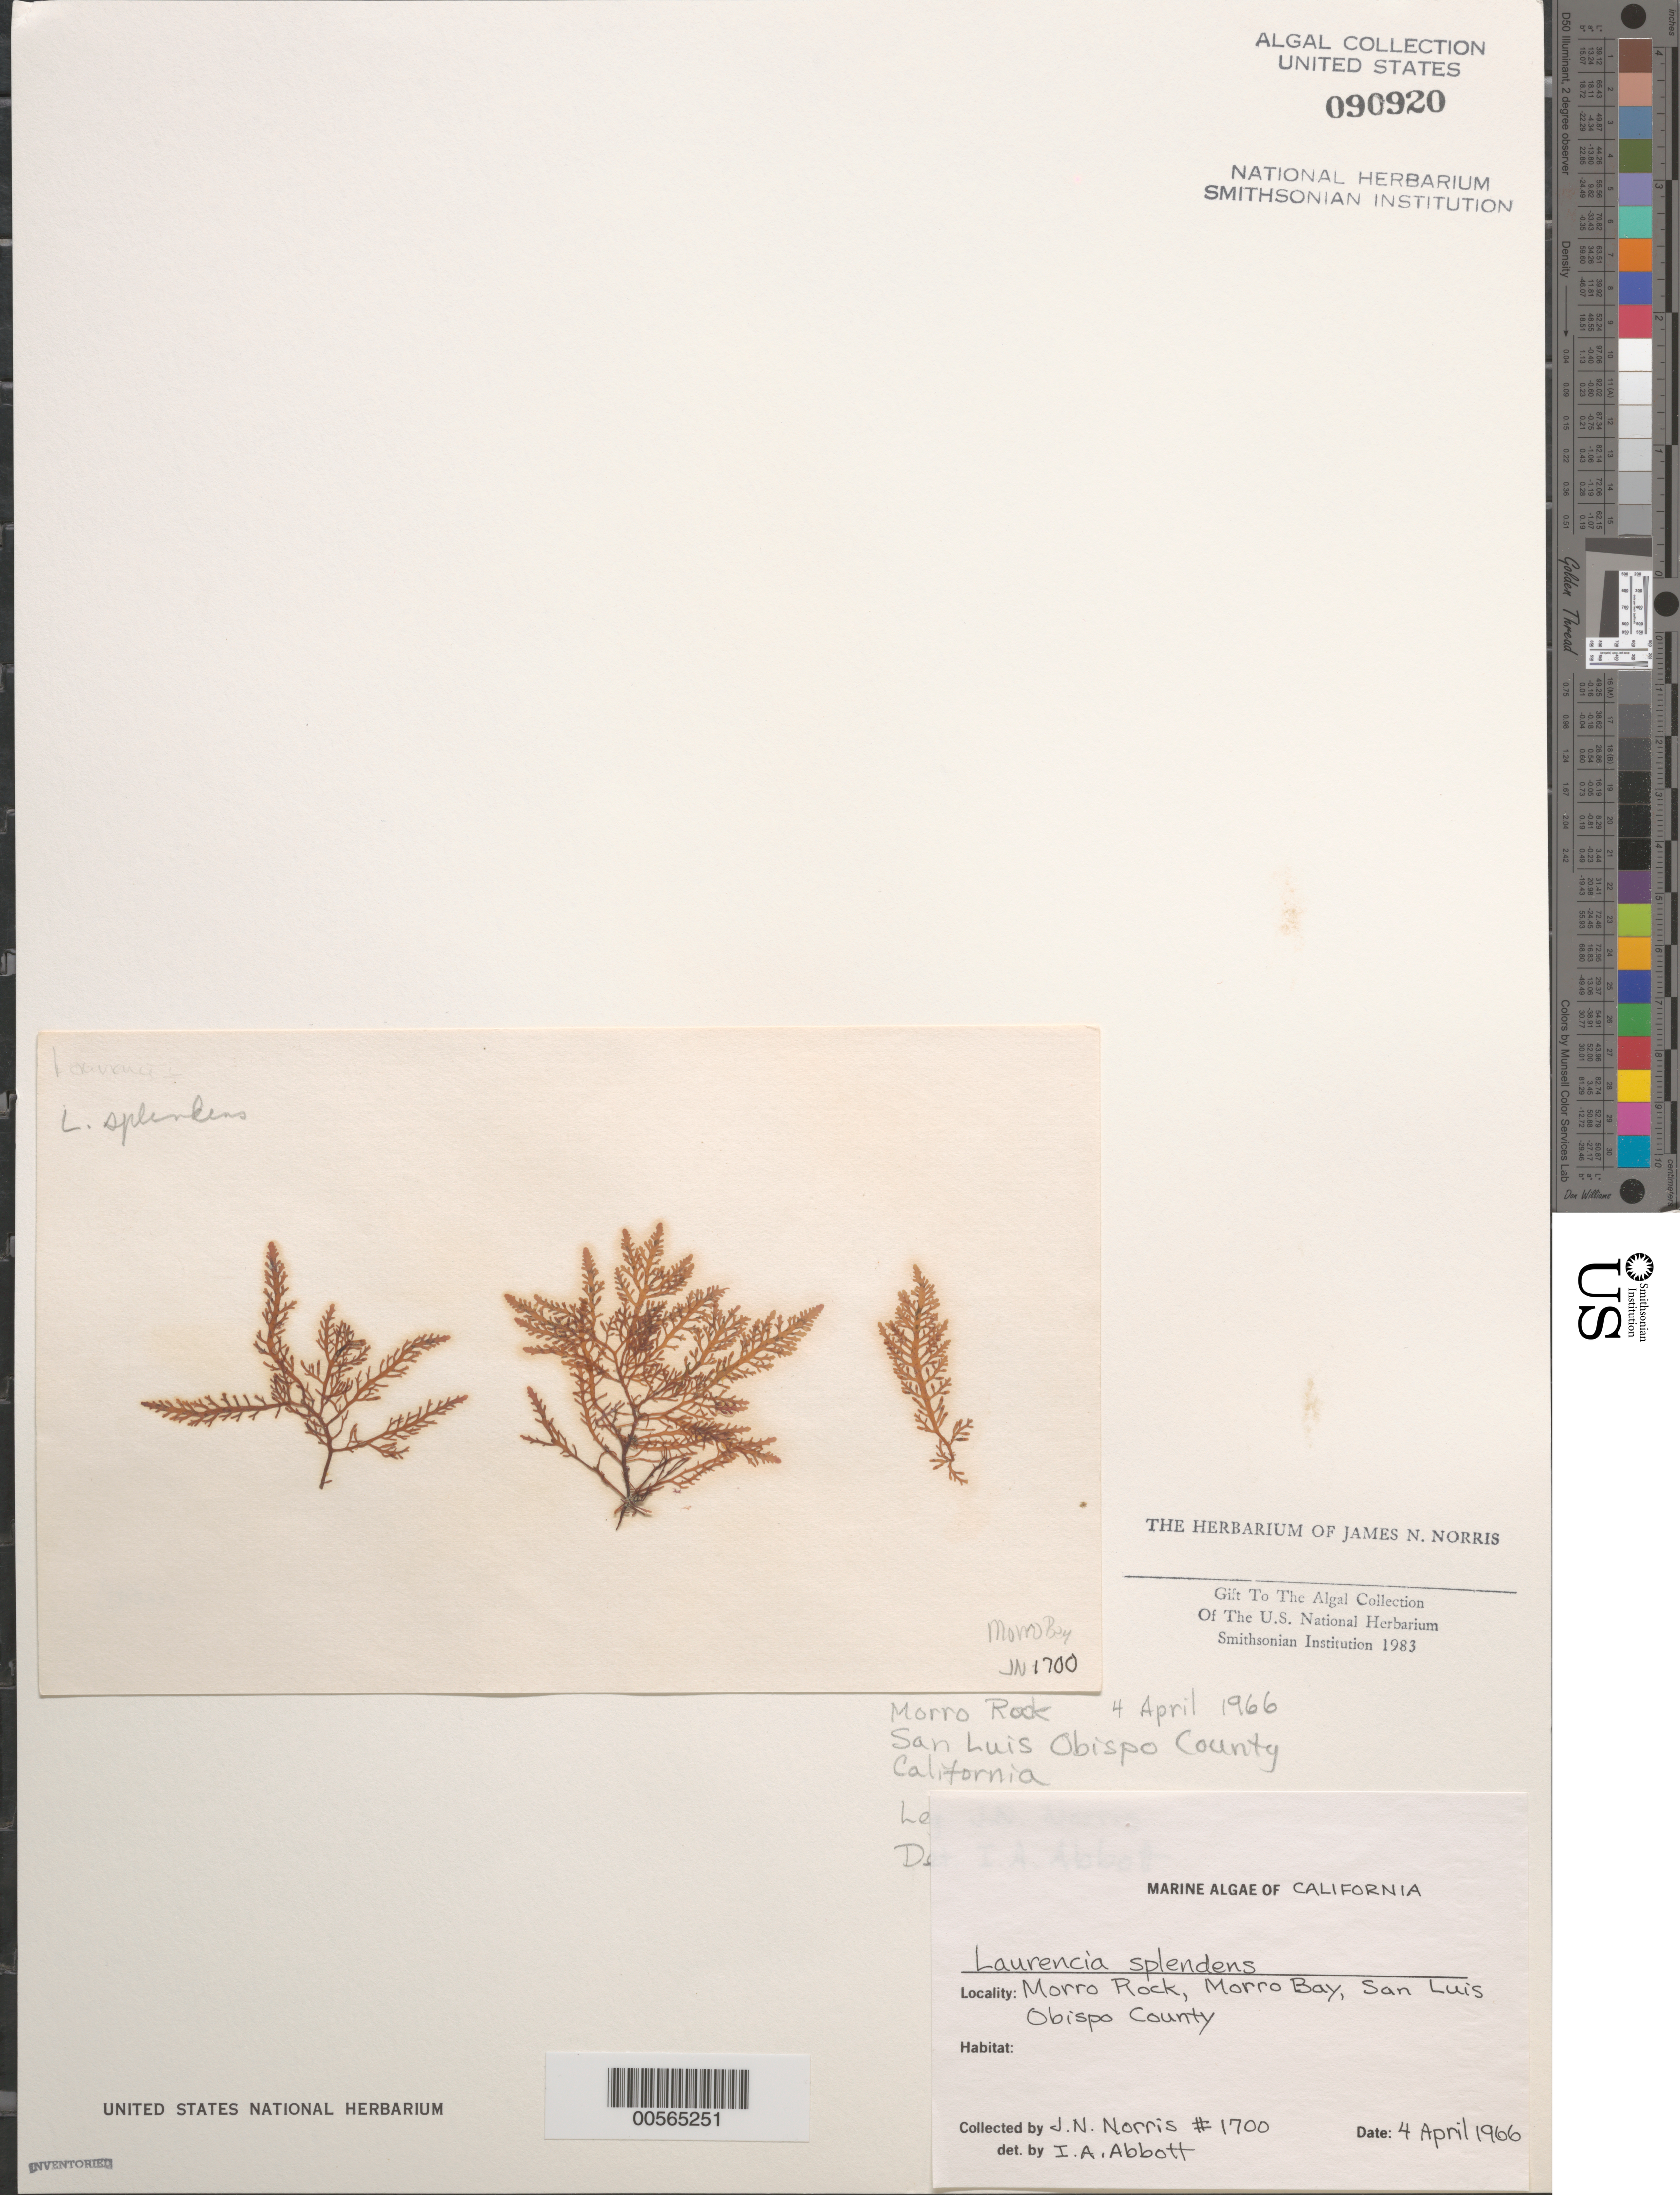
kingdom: Plantae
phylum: Rhodophyta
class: Florideophyceae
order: Ceramiales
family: Rhodomelaceae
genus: Osmundea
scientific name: Osmundea splendens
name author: (Hollenb.) K.W. Nam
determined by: Algae name updating Project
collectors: J. N. Norris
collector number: JN-1700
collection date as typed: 04 Apr 1966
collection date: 1966-04-04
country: United States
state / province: California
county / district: San Luis Obispo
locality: Morro Rock, Morro Bay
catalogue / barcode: US 90920